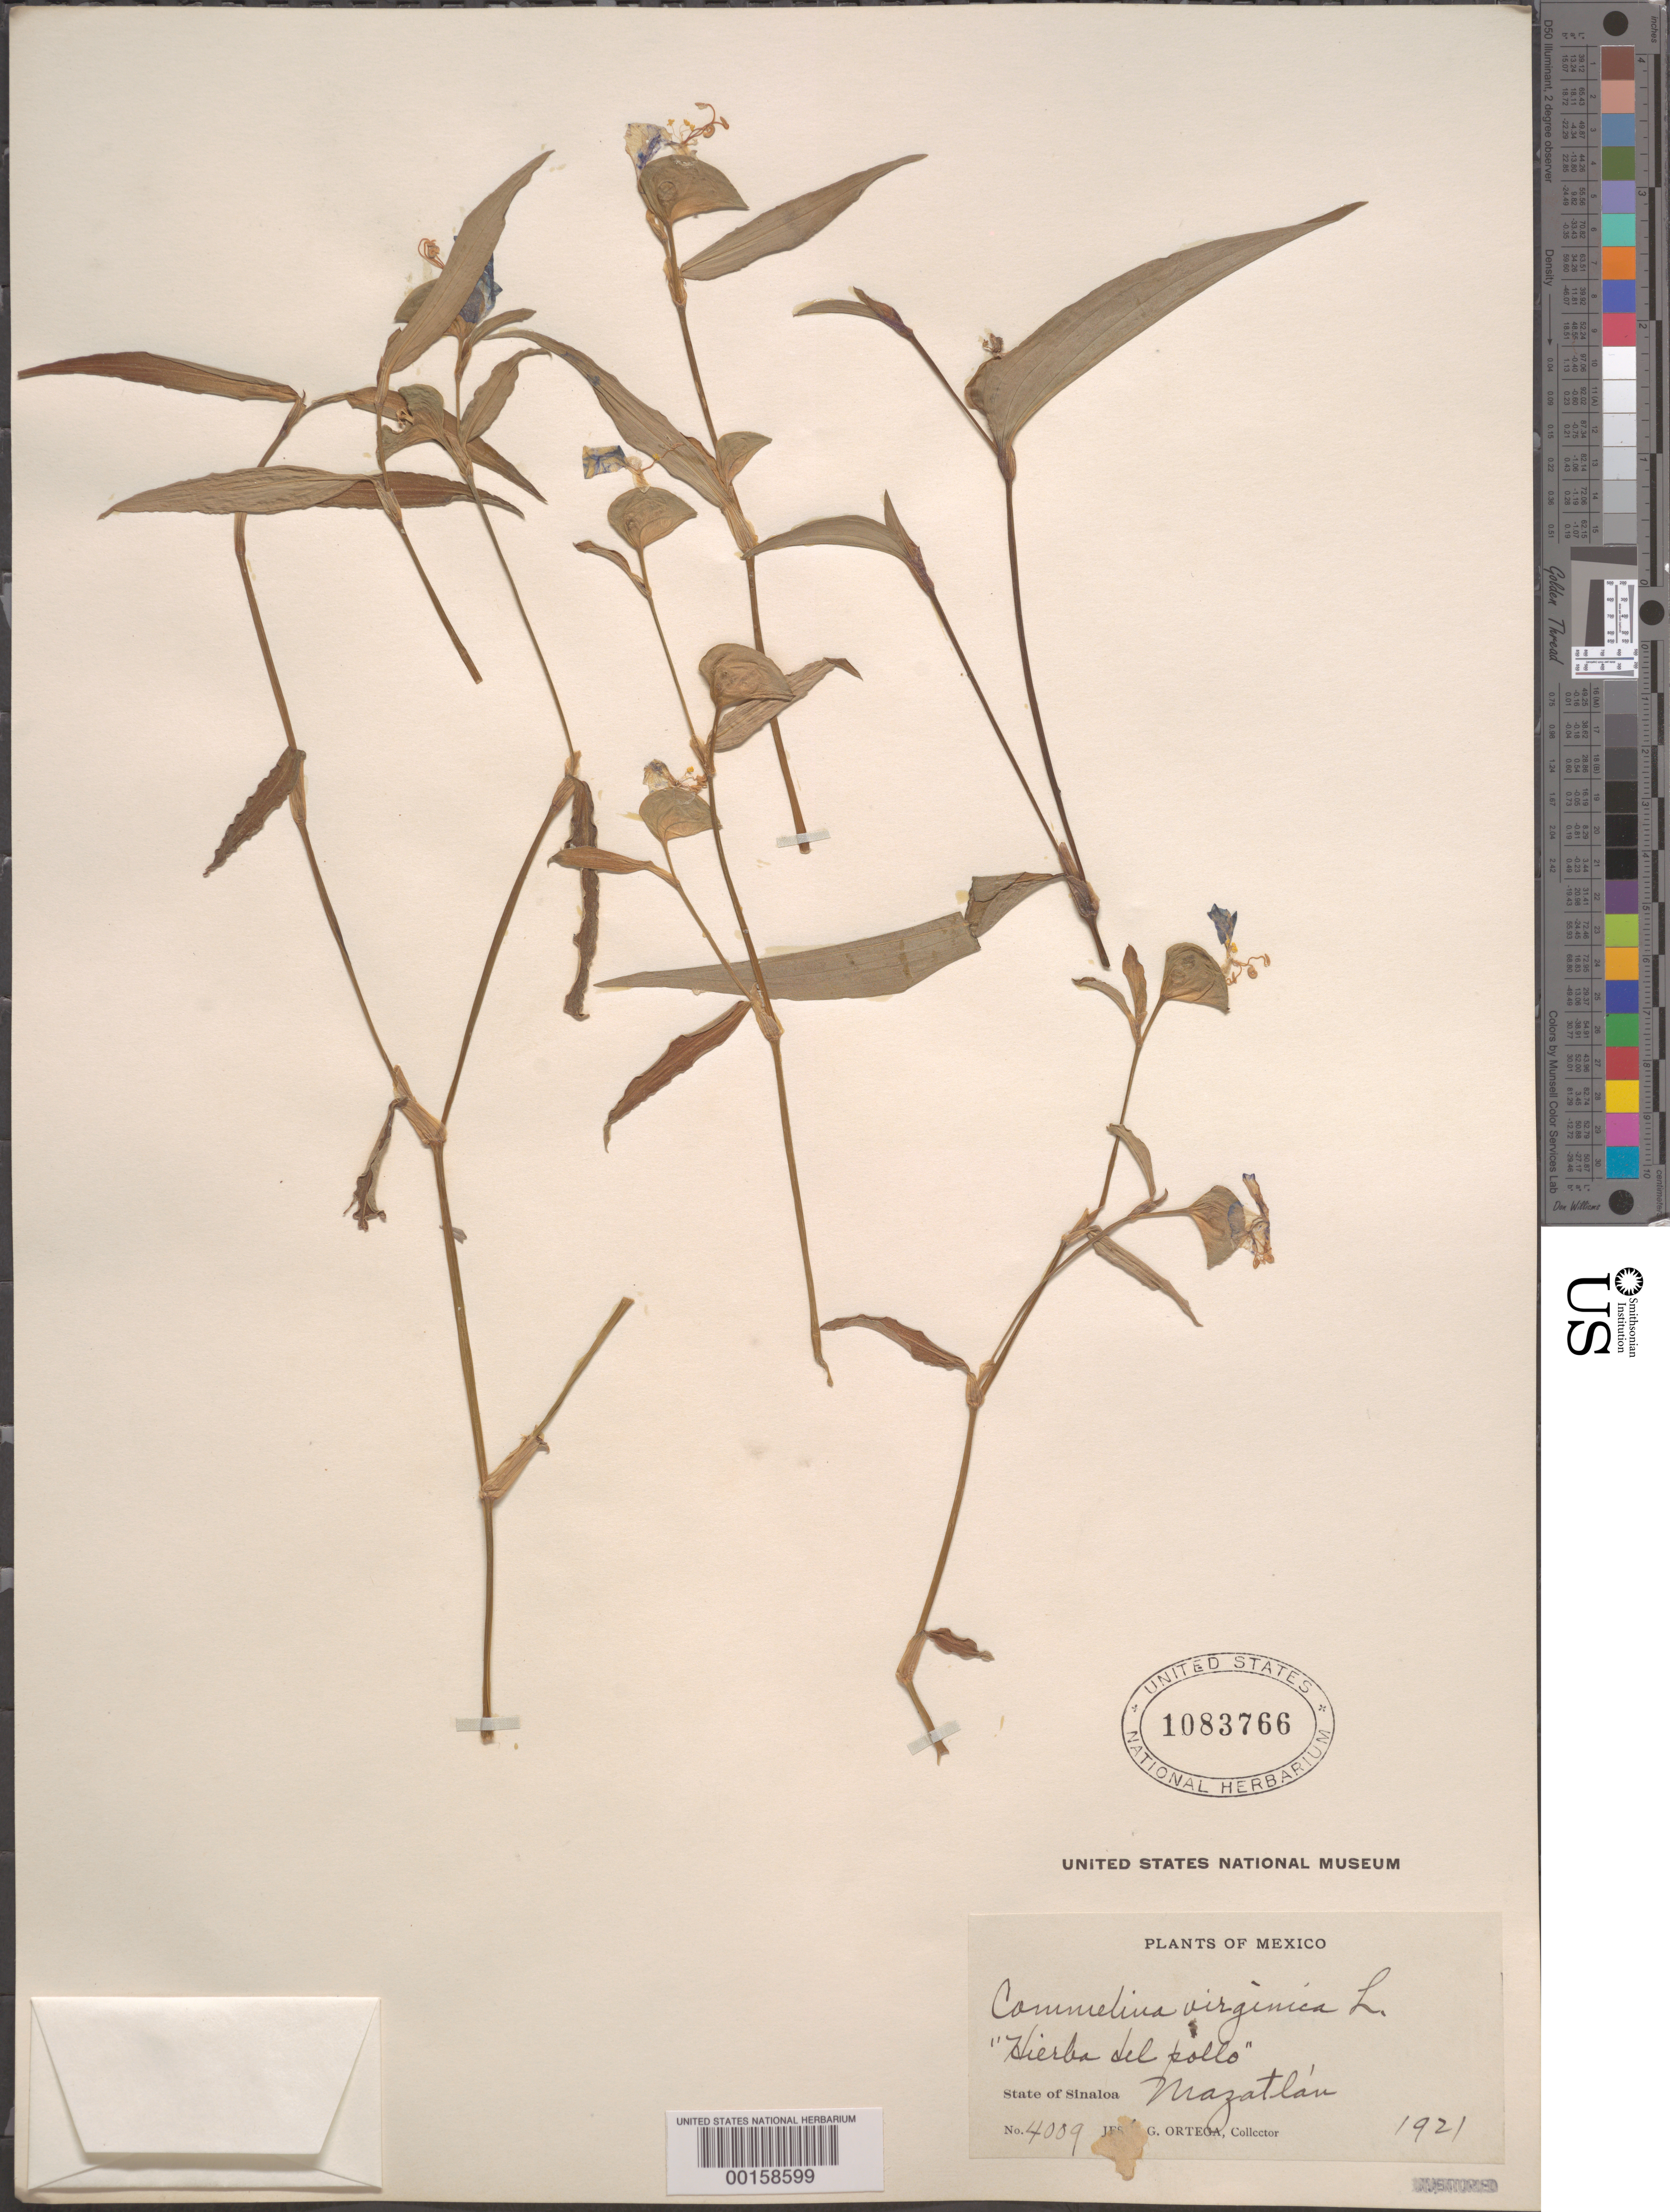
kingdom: Plantae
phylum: Tracheophyta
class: Liliopsida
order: Commelinales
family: Commelinaceae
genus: Commelina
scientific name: Commelina erecta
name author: L.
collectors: J. Ortega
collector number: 4009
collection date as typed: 1925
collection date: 1925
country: Mexico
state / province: Sinaloa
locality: Mazatlan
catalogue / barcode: US 1083766